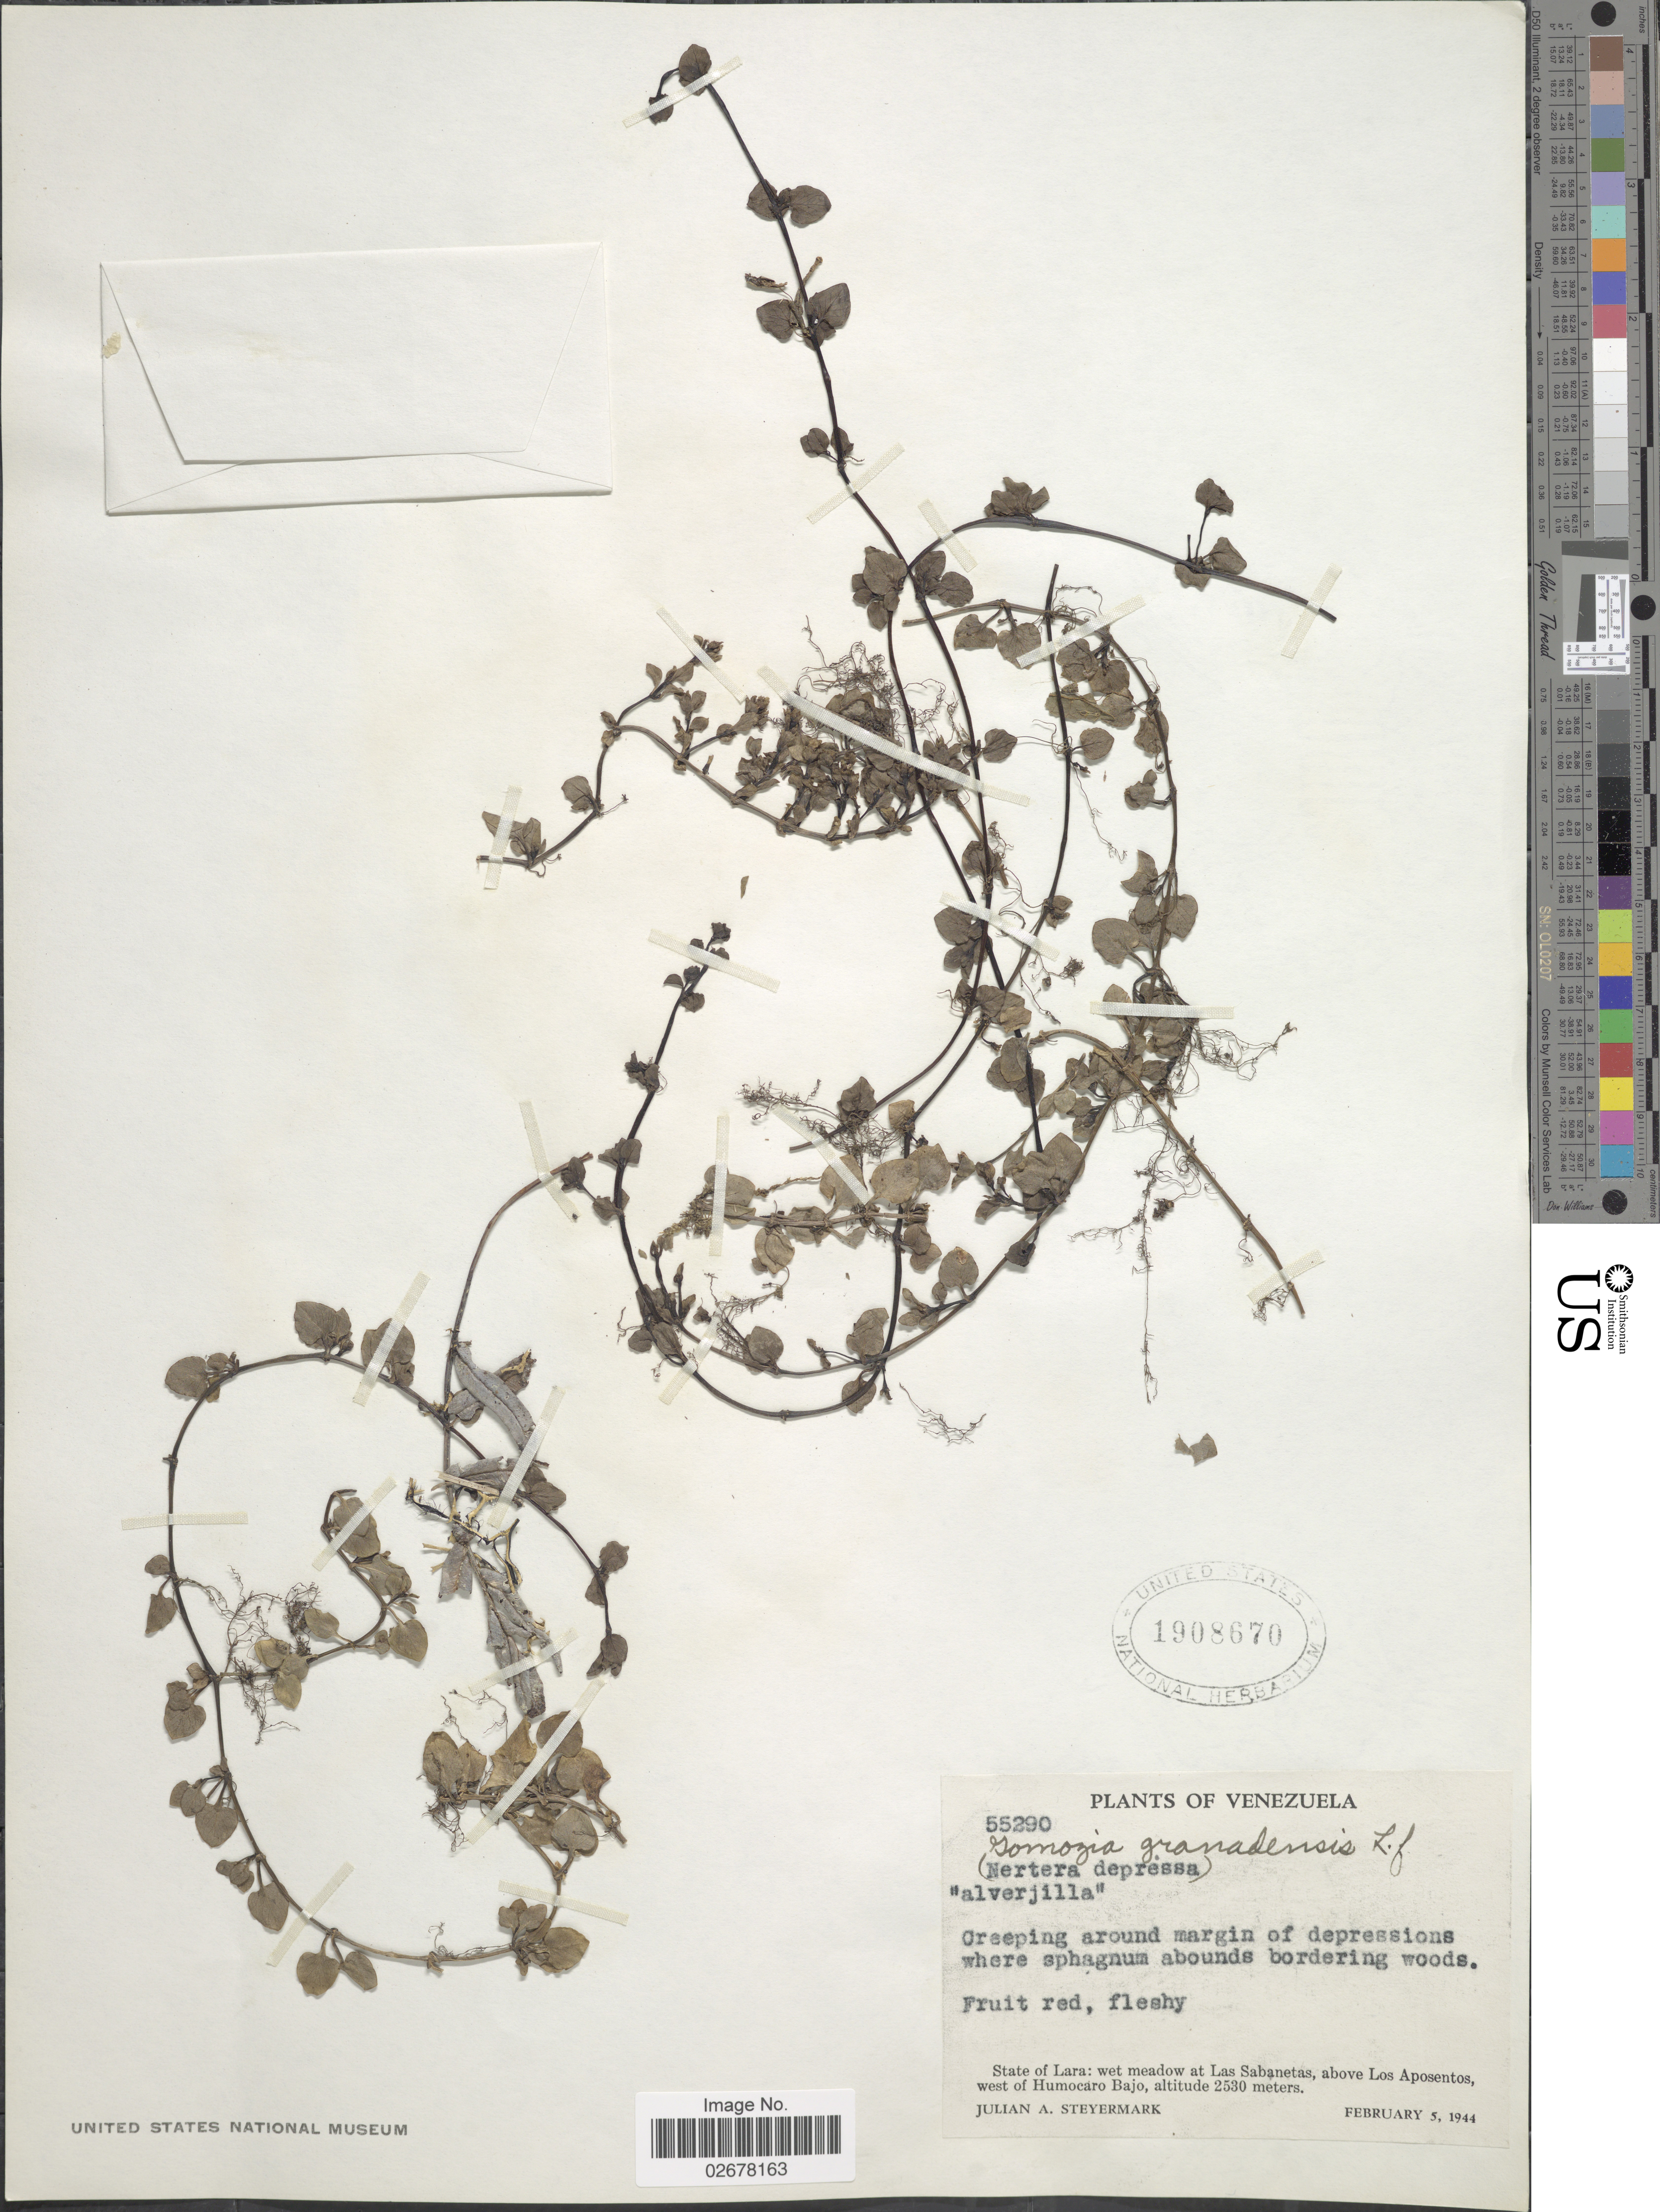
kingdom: Plantae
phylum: Tracheophyta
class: Magnoliopsida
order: Gentianales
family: Rubiaceae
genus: Nertera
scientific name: Nertera depressa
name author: Banks & Sol. ex Gaertn.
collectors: J. Steyermark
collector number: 55290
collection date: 1944-02-05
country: Venezuela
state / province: Lara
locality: Wet meadow at Las Sabanetas, above Los Aposentos, west of Humocaro Bajo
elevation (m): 2530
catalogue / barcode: US 1908670